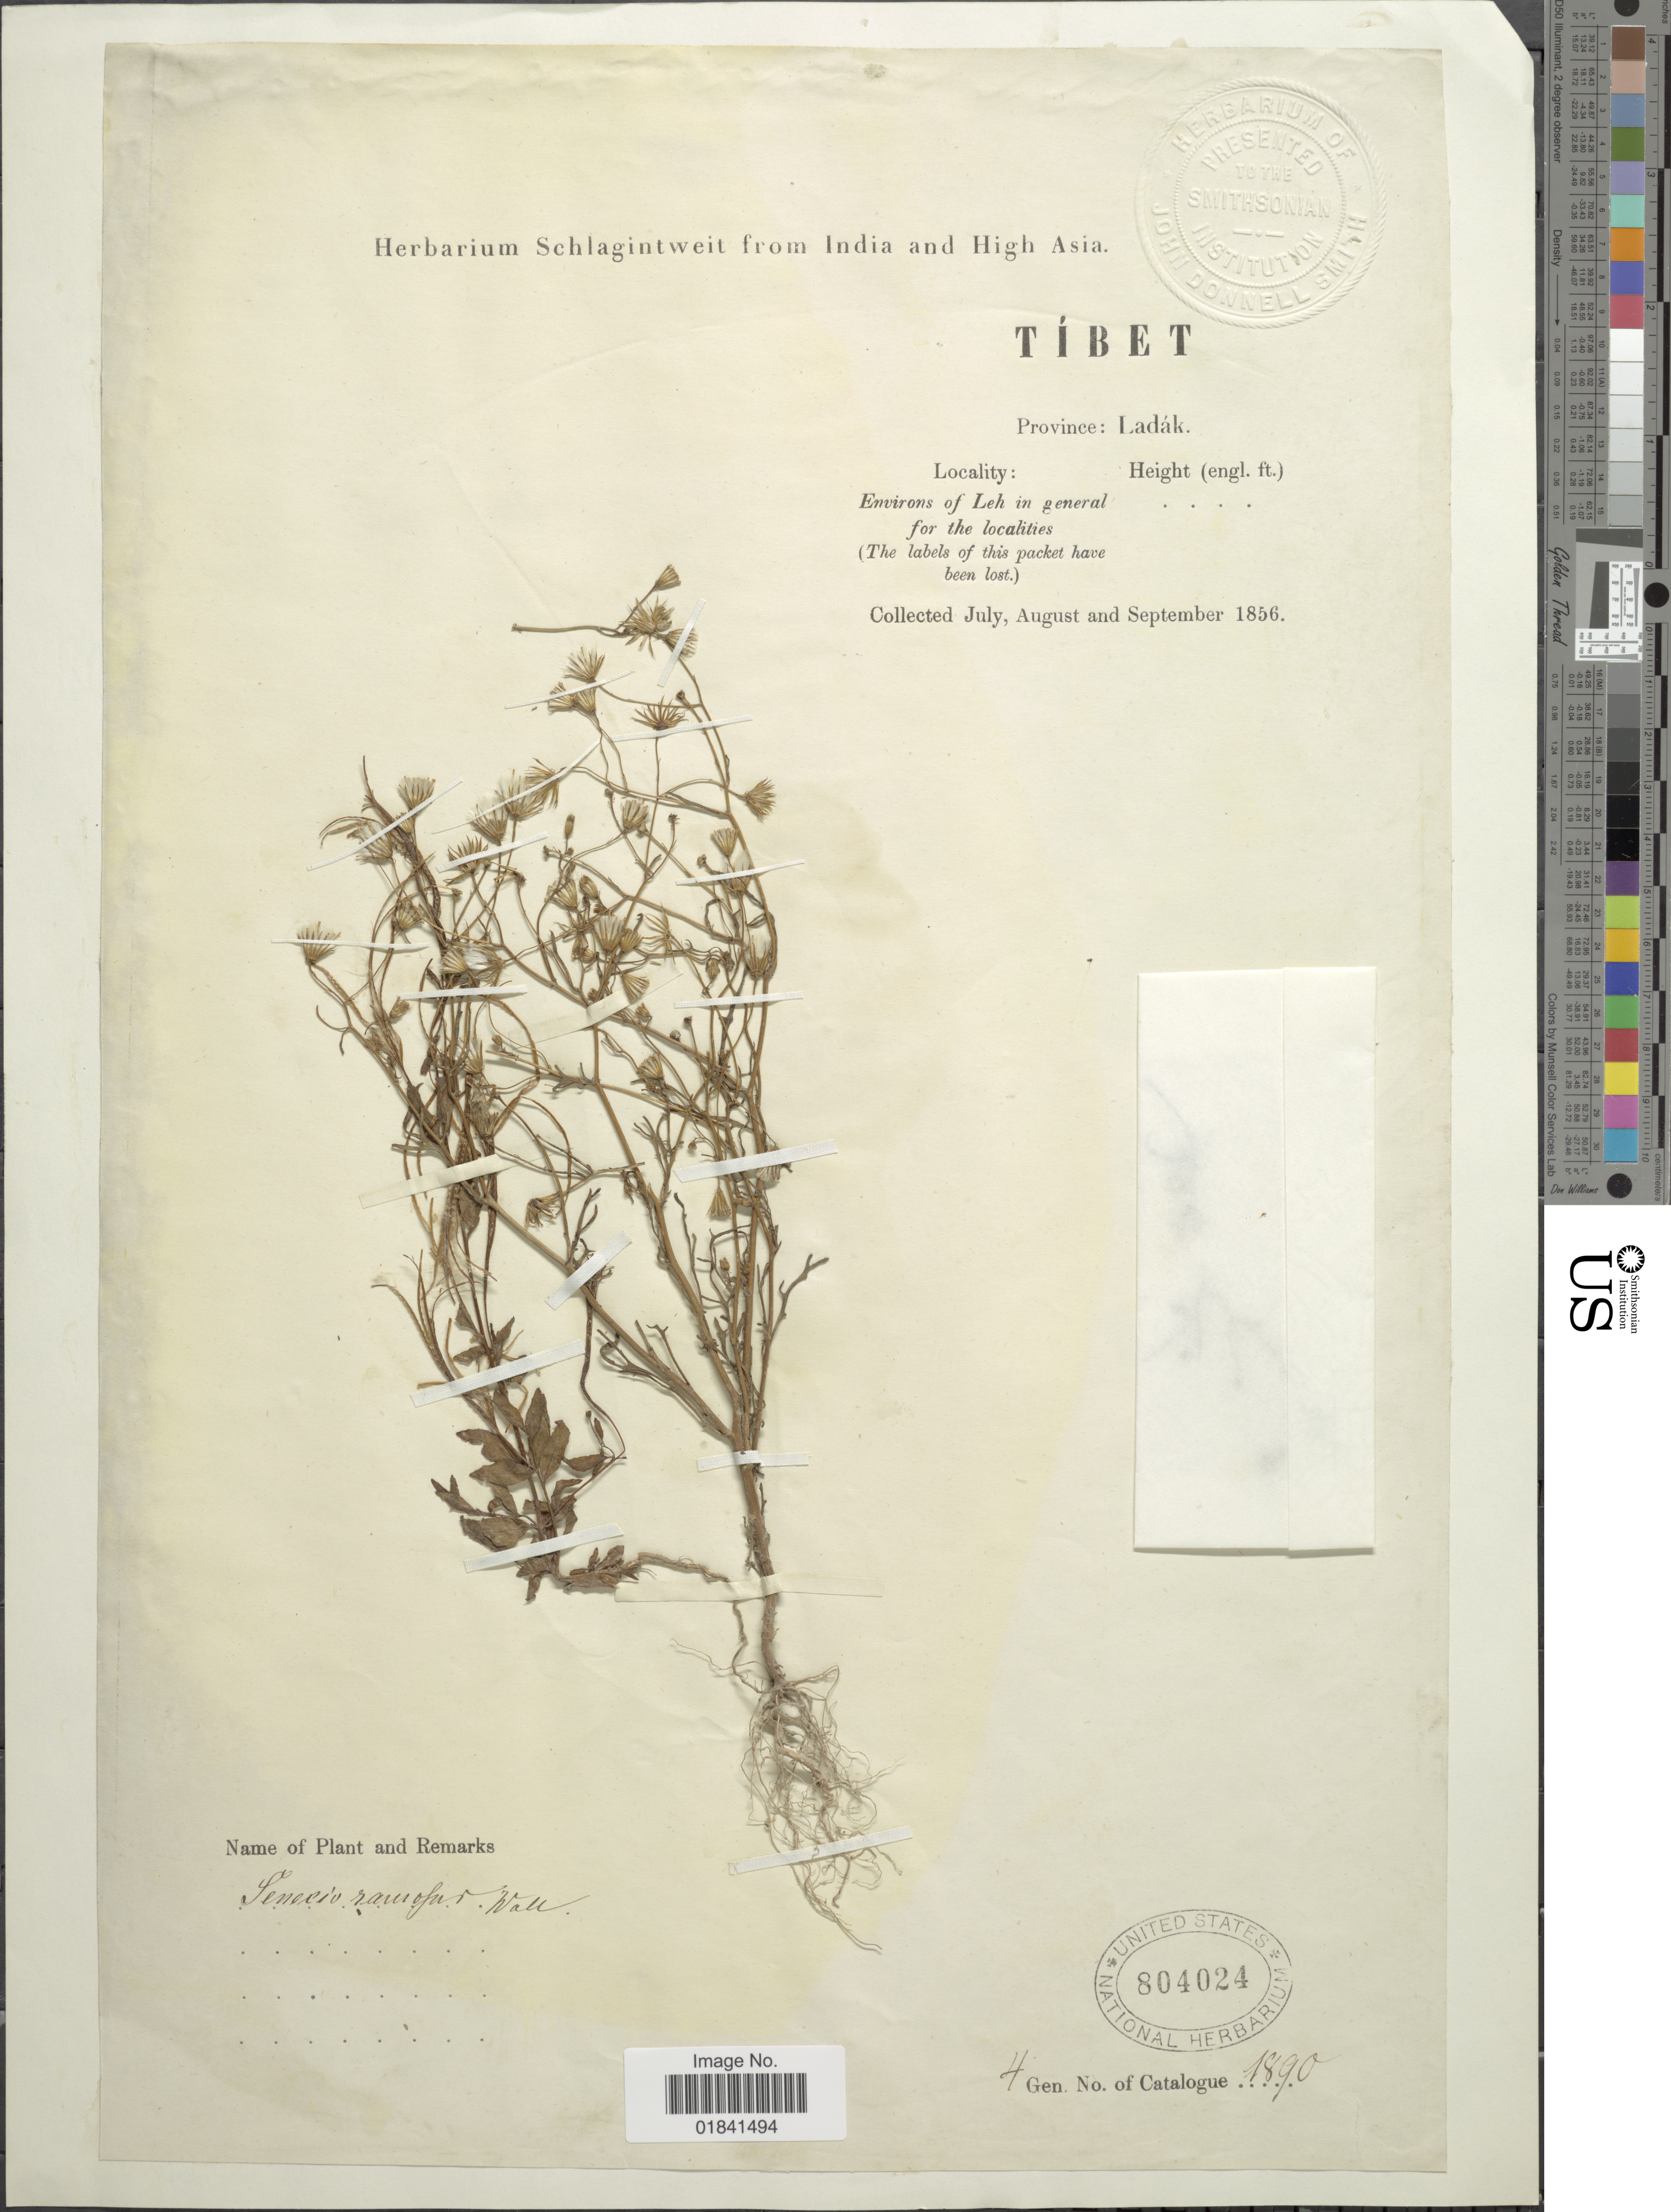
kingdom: Plantae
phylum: Tracheophyta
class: Magnoliopsida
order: Asterales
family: Asteraceae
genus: Senecio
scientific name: Senecio ramosus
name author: Wall. ex DC.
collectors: ex herb. Schlagintweit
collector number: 1890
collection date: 1856-07/1856-09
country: India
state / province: Ladakh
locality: Province: Ladak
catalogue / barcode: US 804024